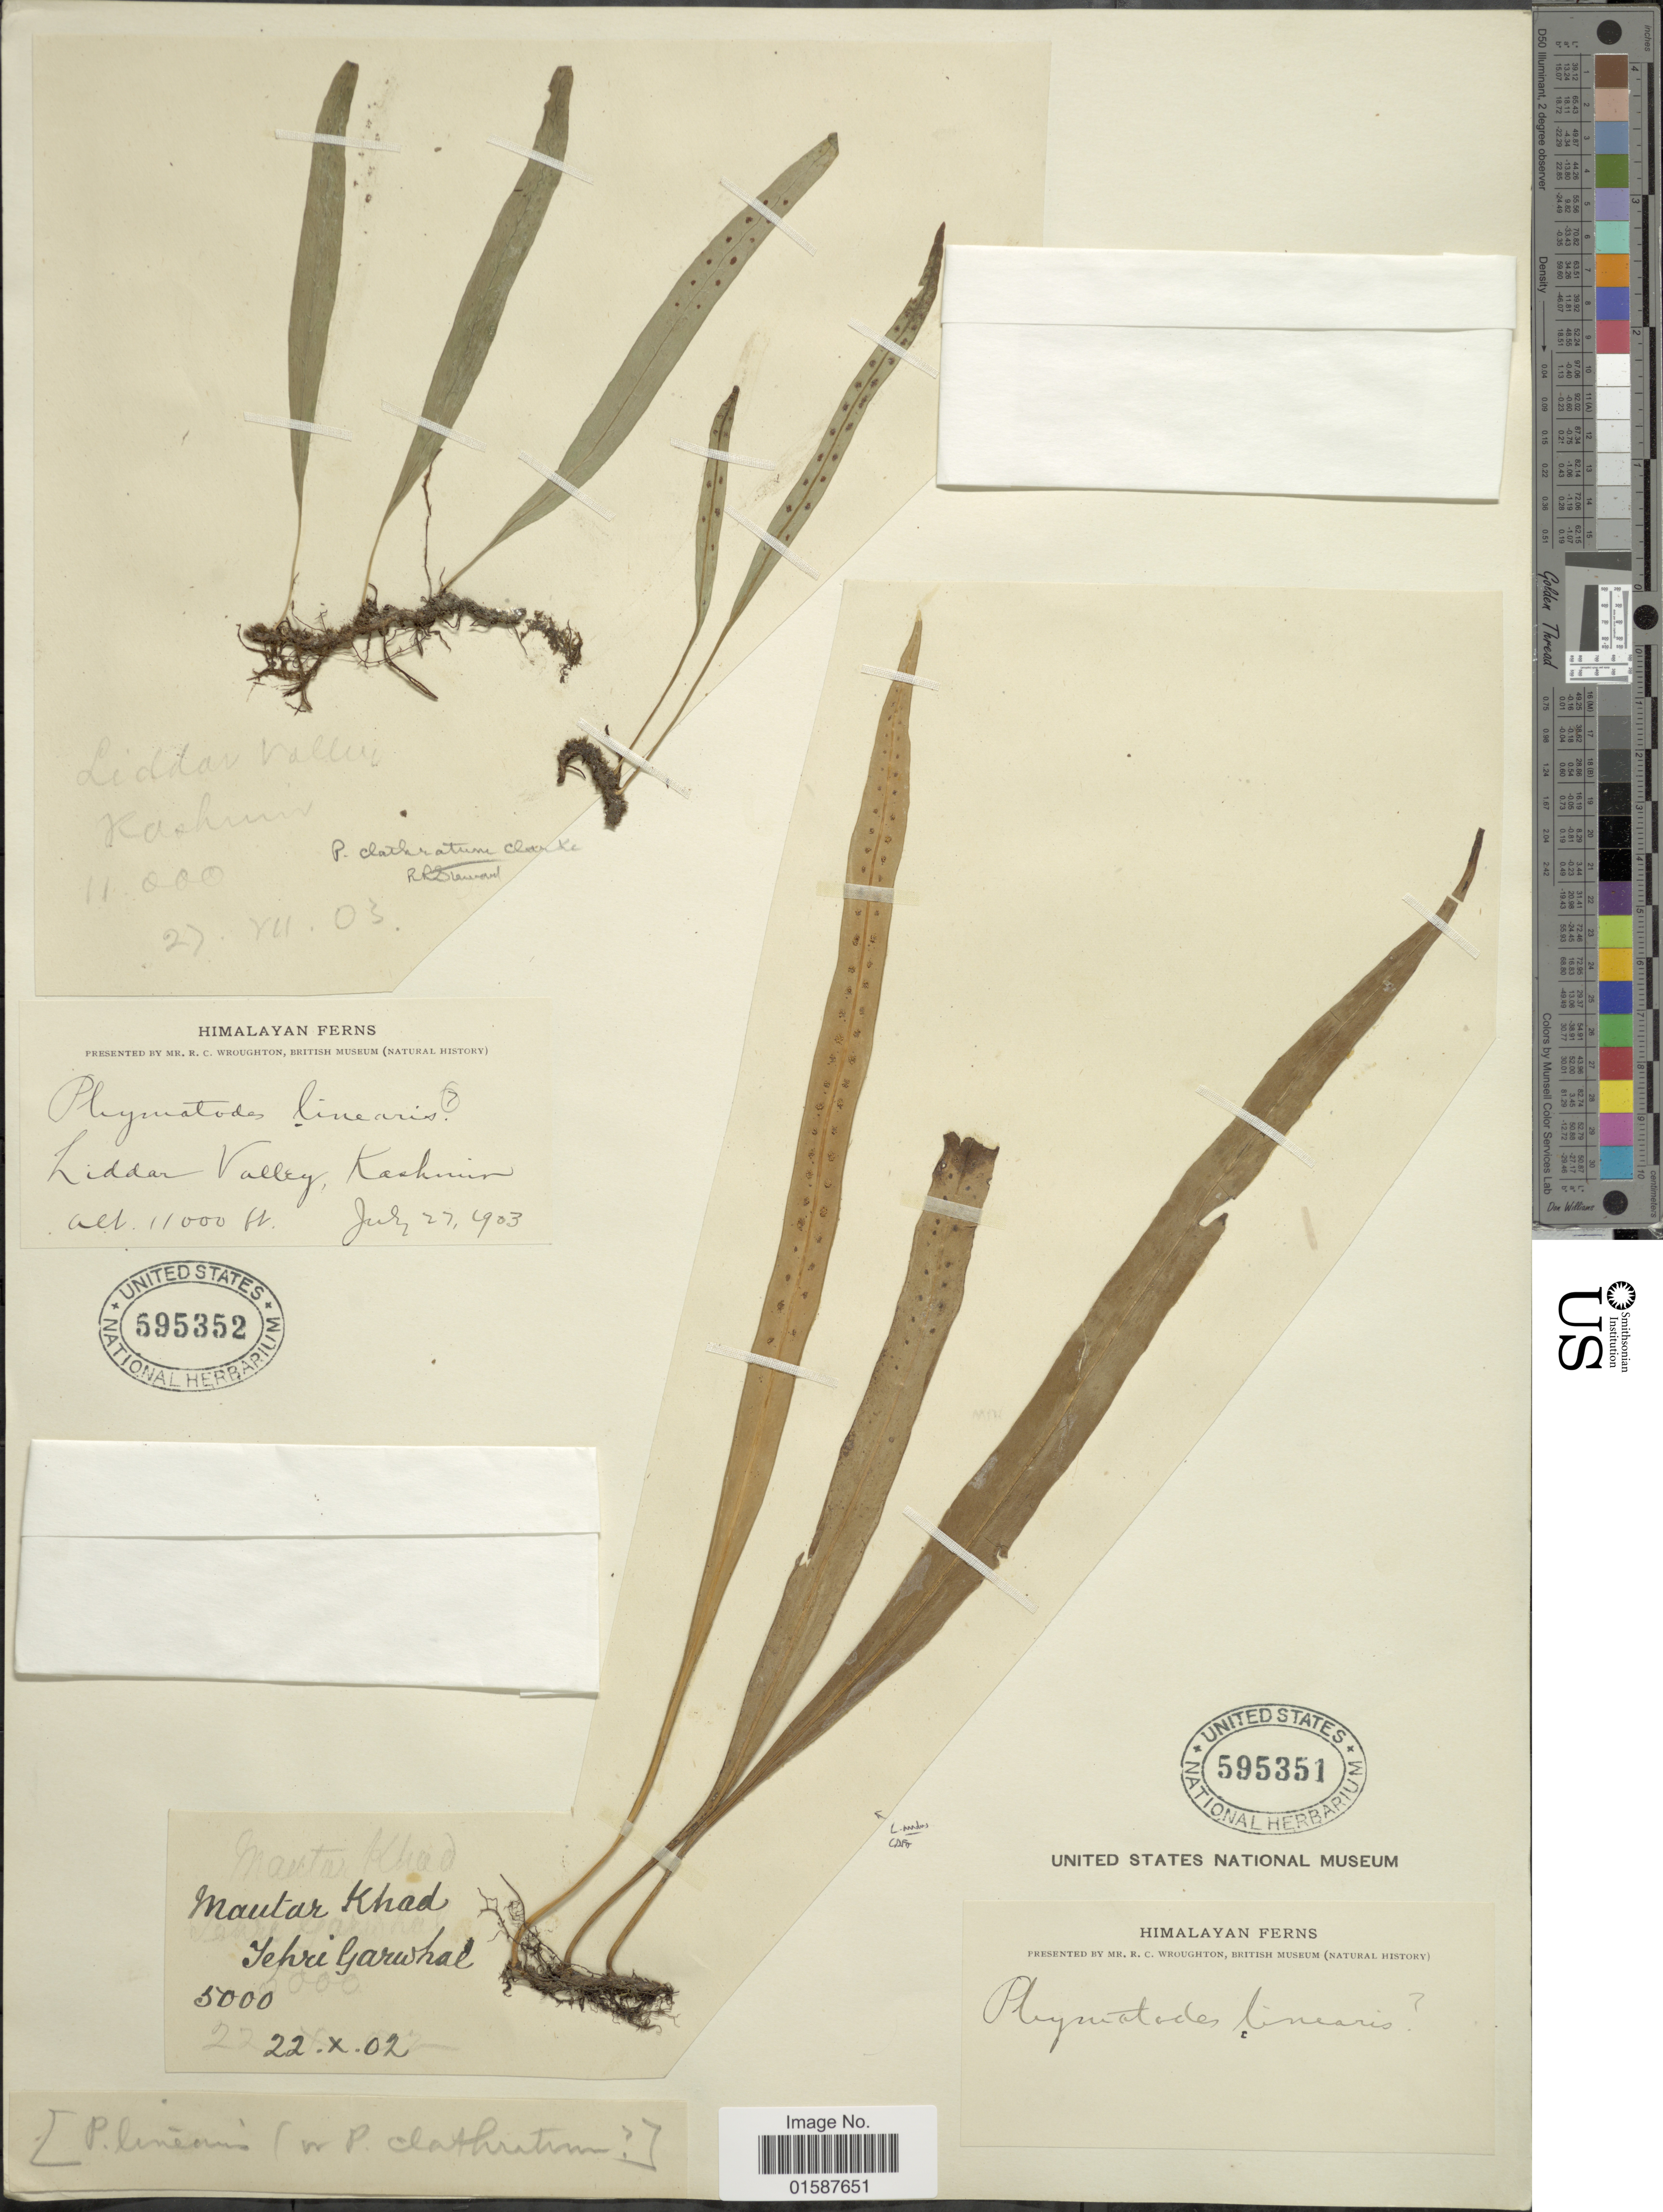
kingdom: Plantae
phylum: Tracheophyta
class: Polypodiopsida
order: Polypodiales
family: Polypodiaceae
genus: Lepisorus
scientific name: Lepisorus clathratus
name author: (C.B. Clarke) Ching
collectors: R. R. Stewart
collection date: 1903-07-27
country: India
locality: Himalayan, Liddar Valley, Kashmir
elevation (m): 3353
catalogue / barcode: US 595352